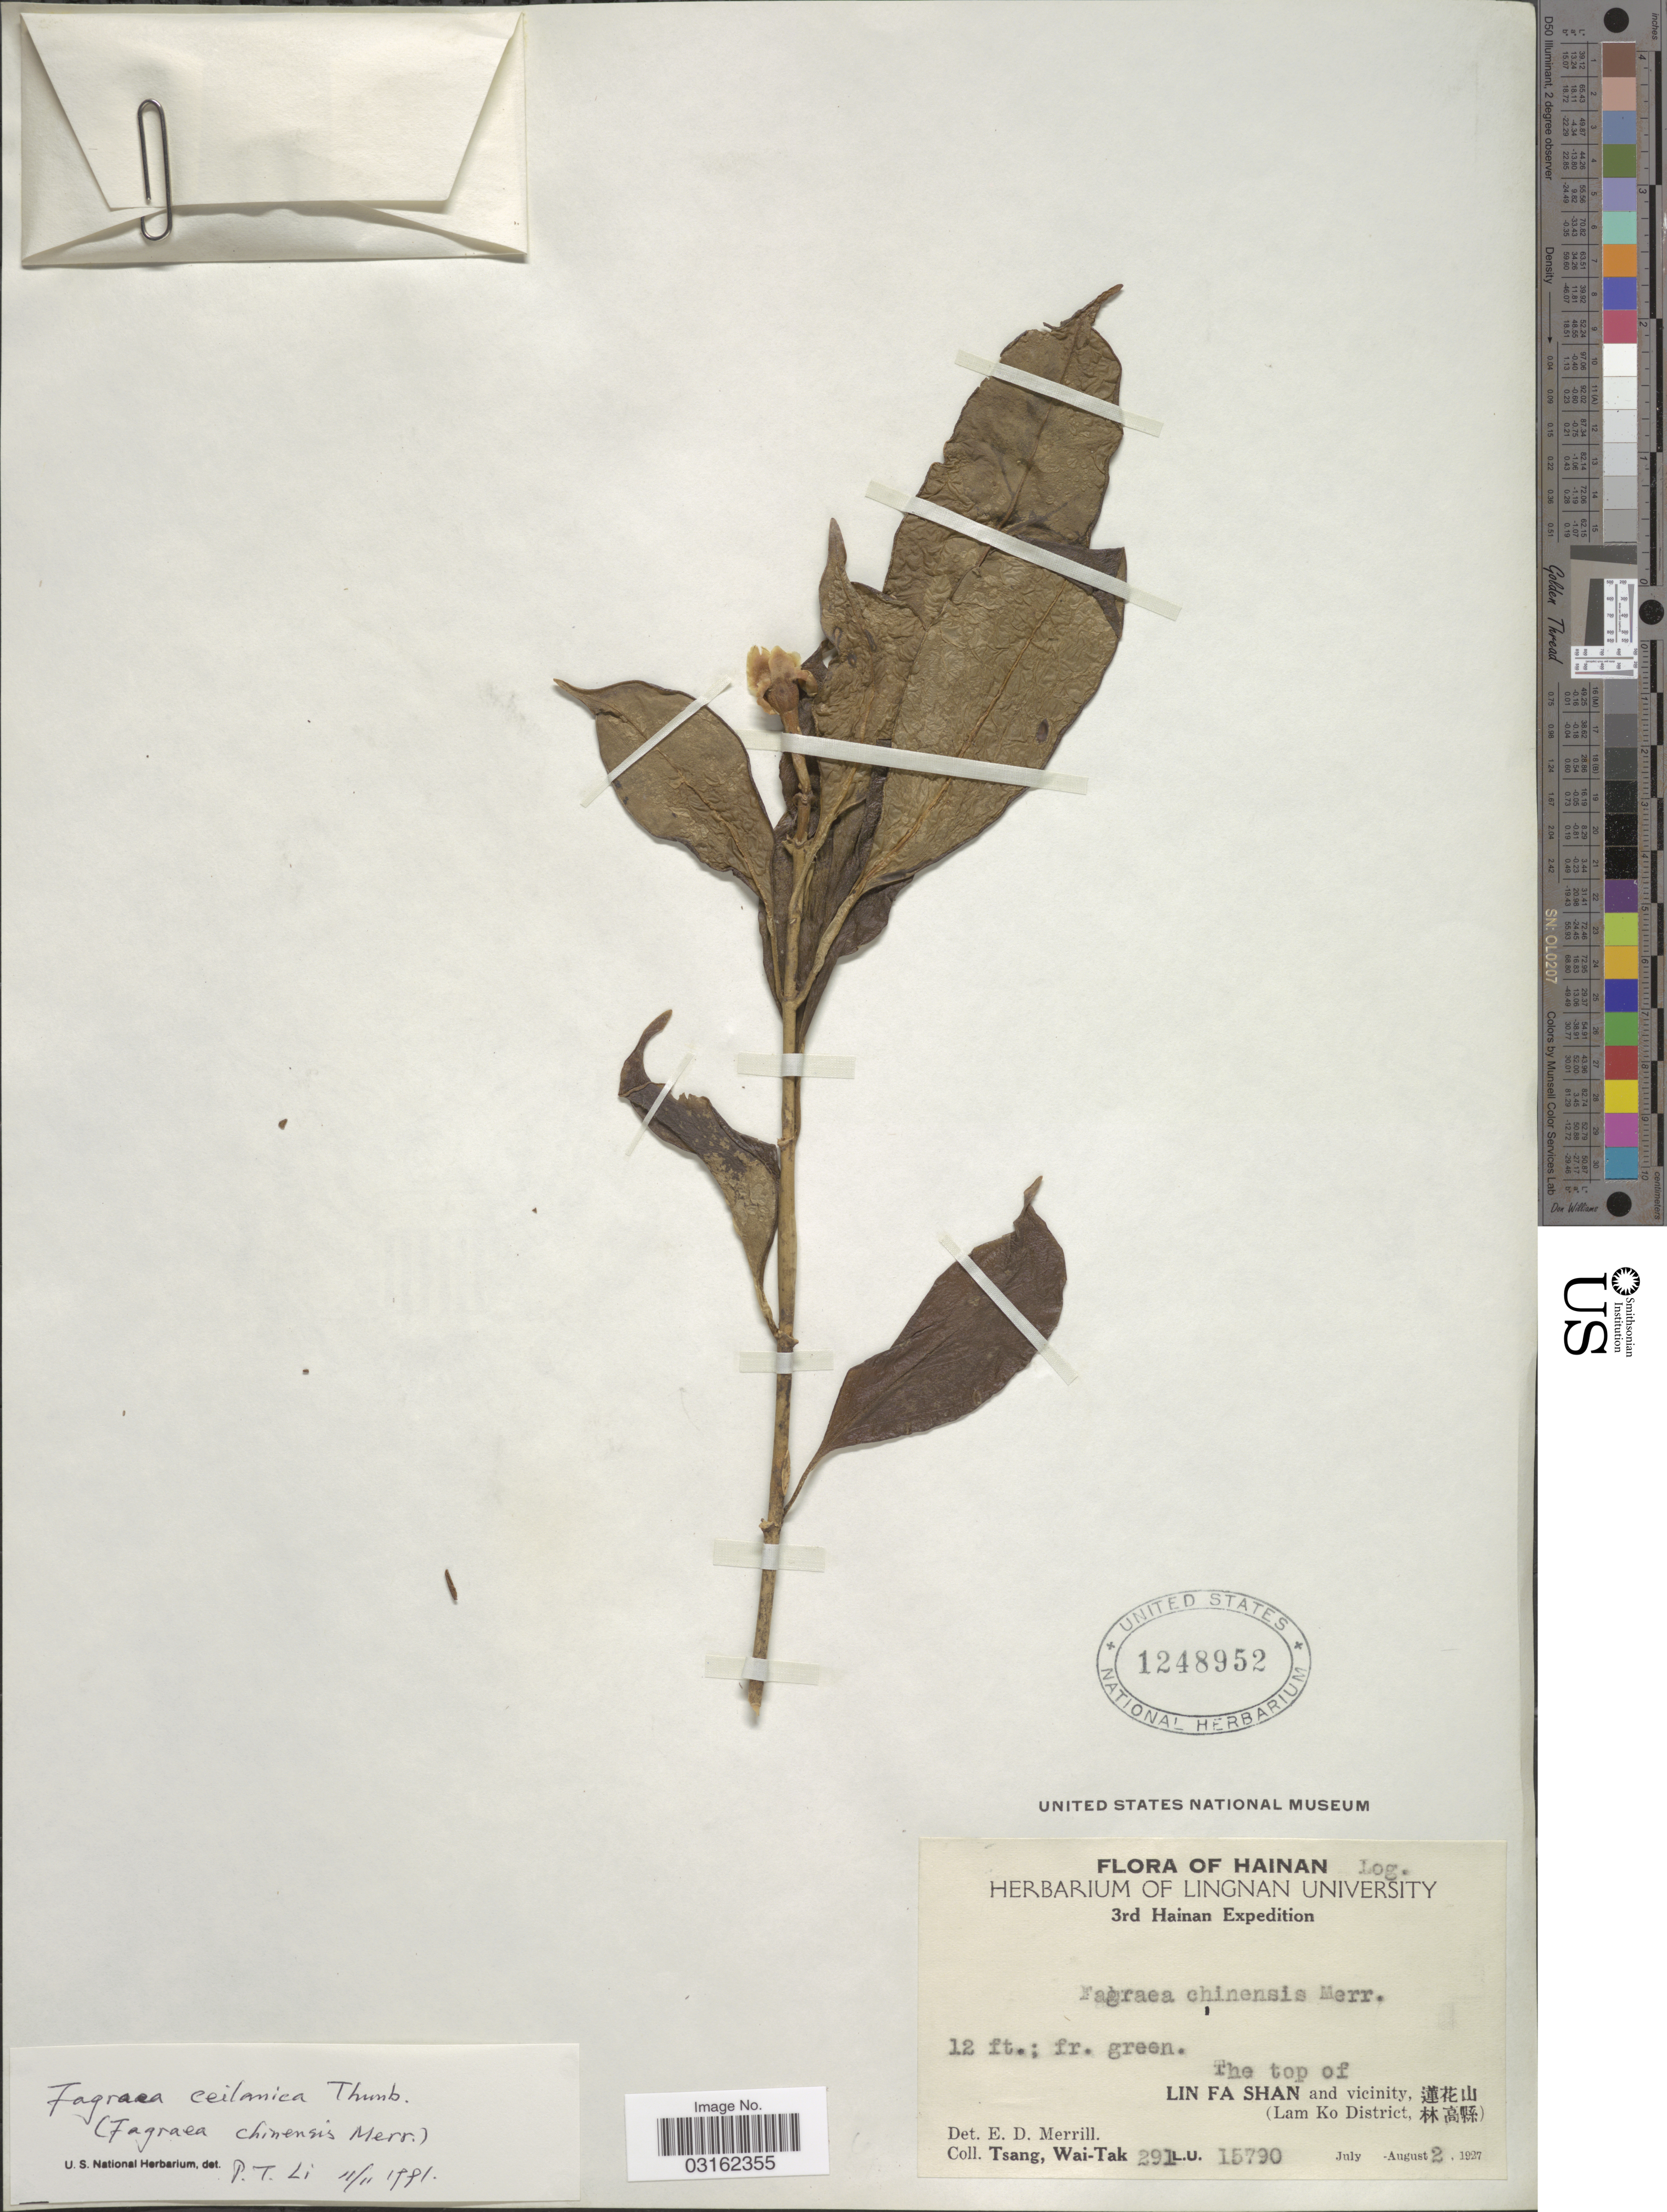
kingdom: Plantae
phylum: Tracheophyta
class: Magnoliopsida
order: Gentianales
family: Gentianaceae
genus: Fagraea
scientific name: Fagraea ceilanica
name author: Thunb.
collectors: W. T. Tsang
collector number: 291L.U.15790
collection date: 1927-08-02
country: China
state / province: Hainan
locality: The top of Lin Fa Shan and vicinity, (Lam Ko District).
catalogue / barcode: US 1248952